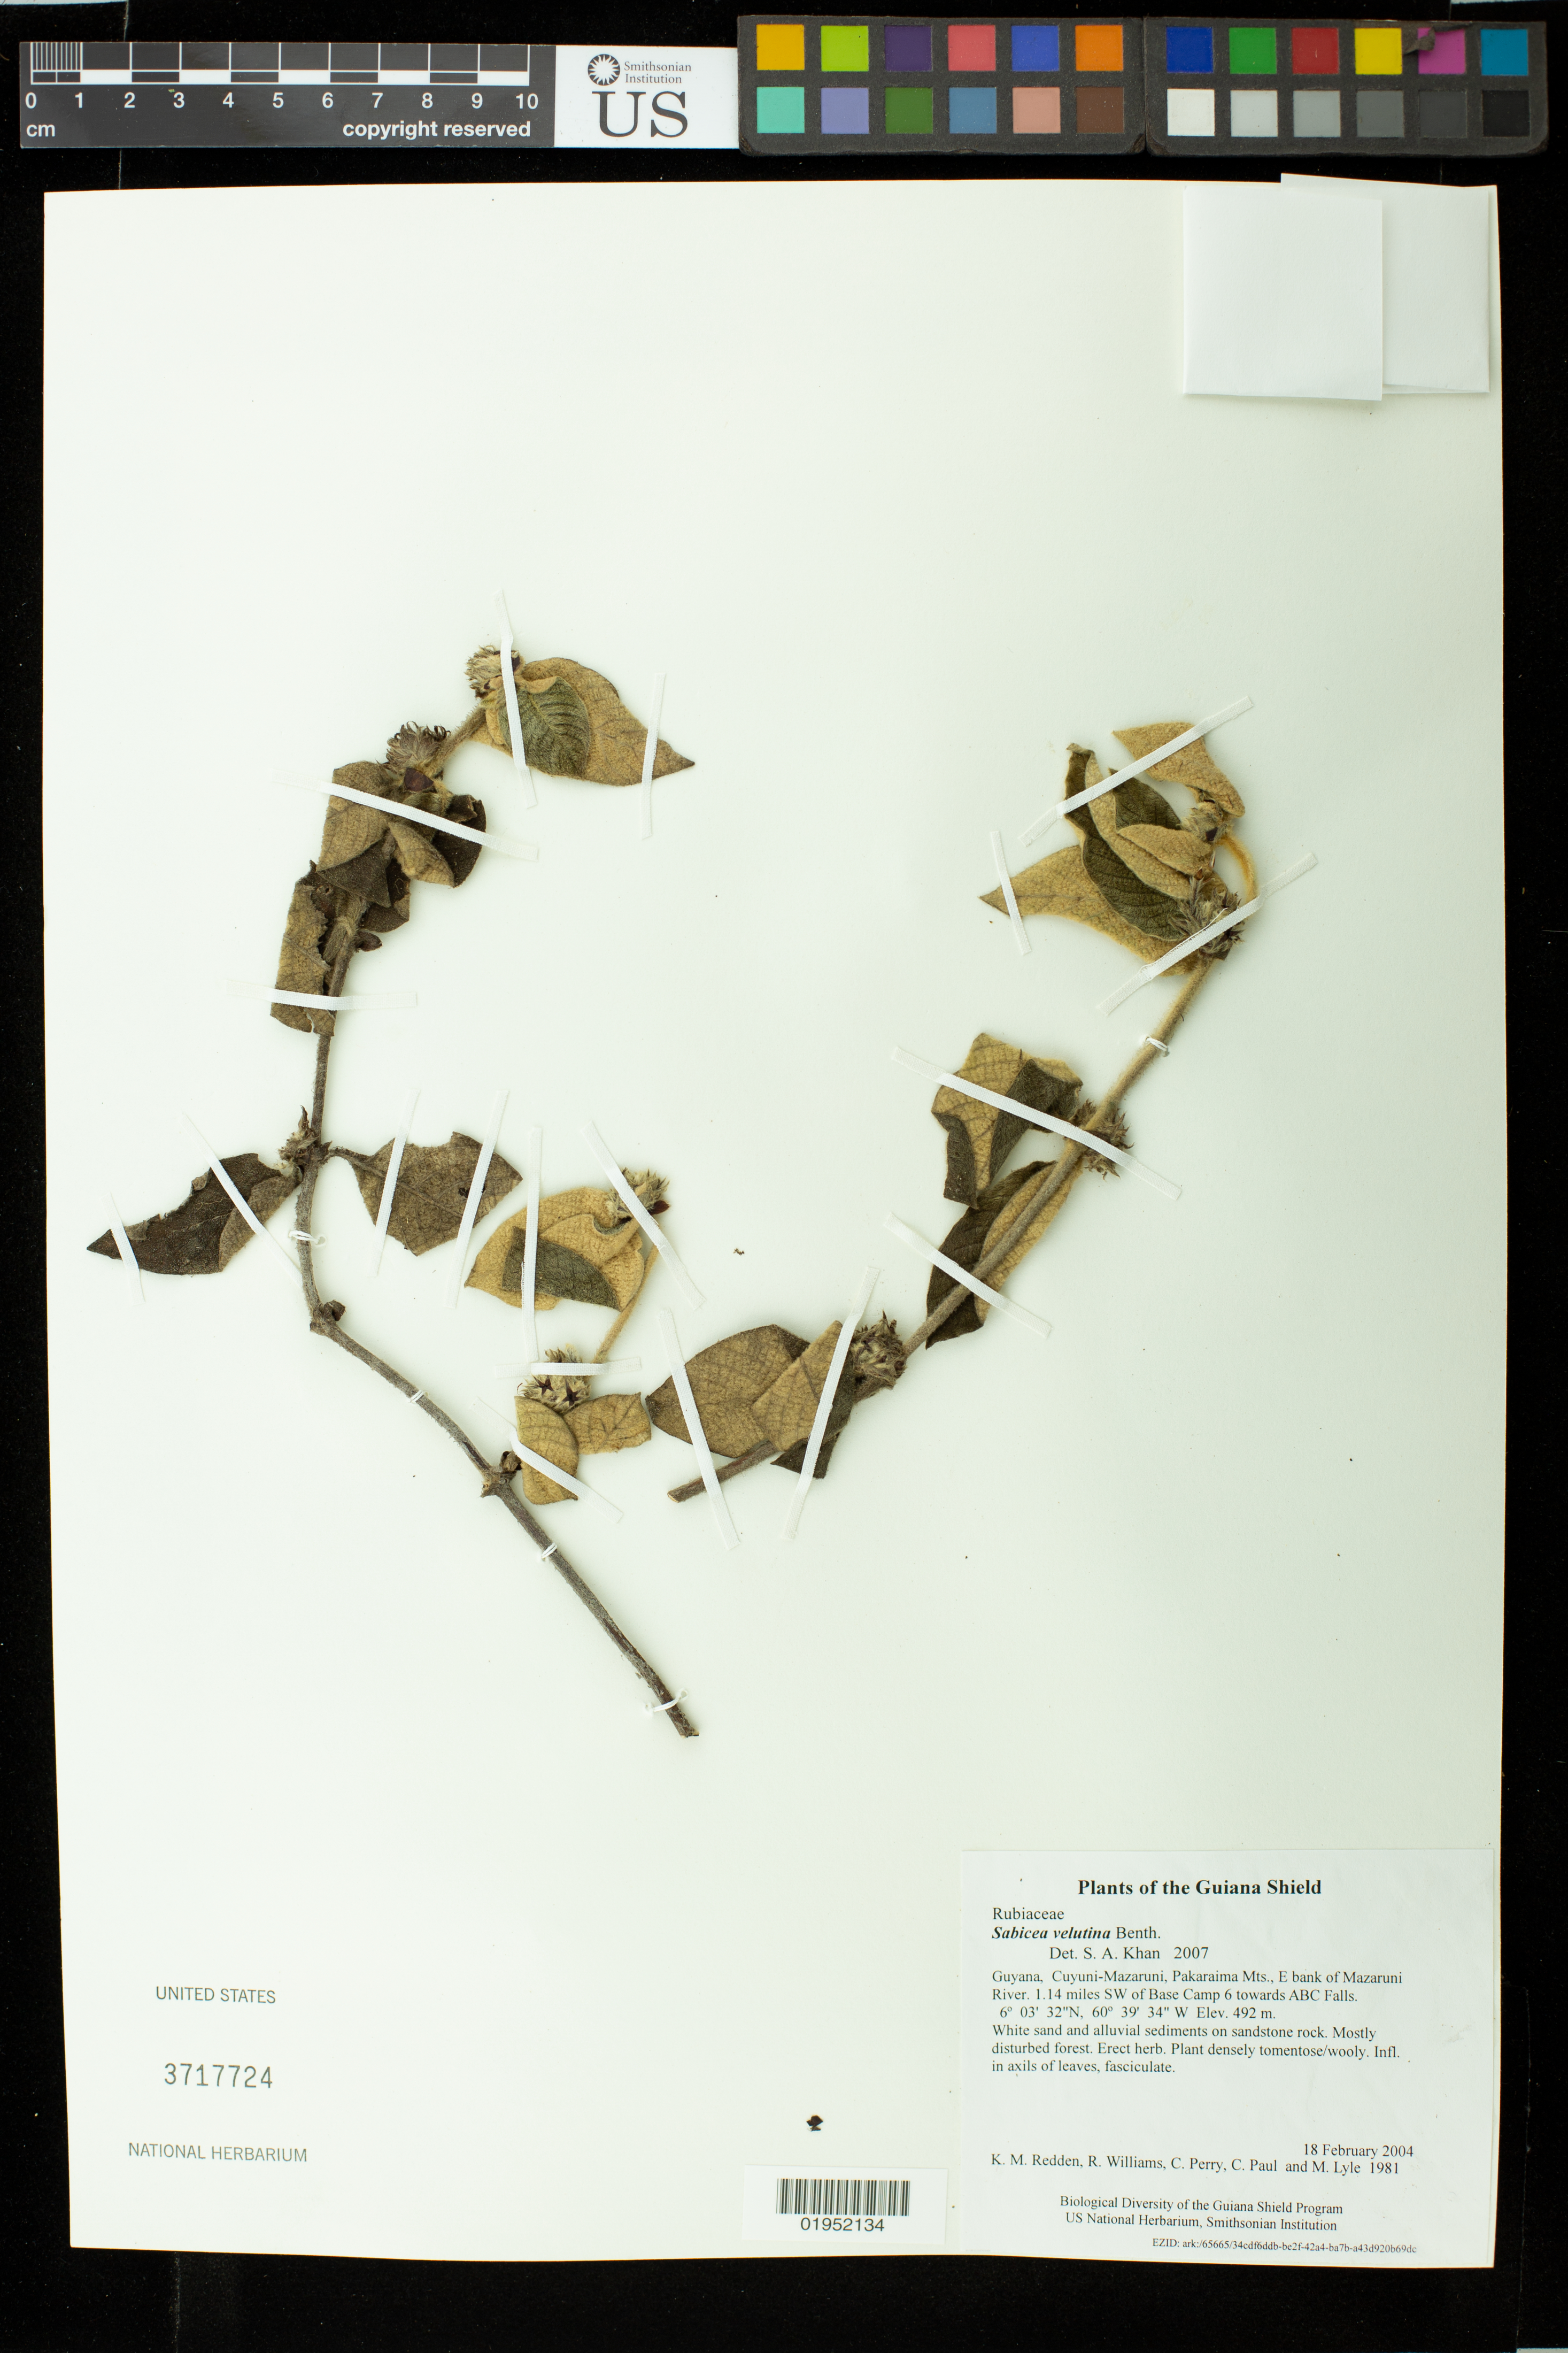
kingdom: Plantae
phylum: Tracheophyta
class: Magnoliopsida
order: Gentianales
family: Rubiaceae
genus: Sabicea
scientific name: Sabicea velutina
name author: Benth.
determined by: Khan, Saleh A.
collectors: K. M. Redden, R. Williams, C. Perry, C. Paul & M. Lyle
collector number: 1981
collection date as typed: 18 February 2004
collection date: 2004-02-18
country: Guyana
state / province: Cuyuni-Mazaruni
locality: Pakaraima Mts., E bank of Mazaruni River. 1.14 miles SW of Base Camp 6 towards ABC Falls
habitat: White sand and alluvial sediments on sandstone rock. Mostly disturbed forest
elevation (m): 492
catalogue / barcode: US 3717724